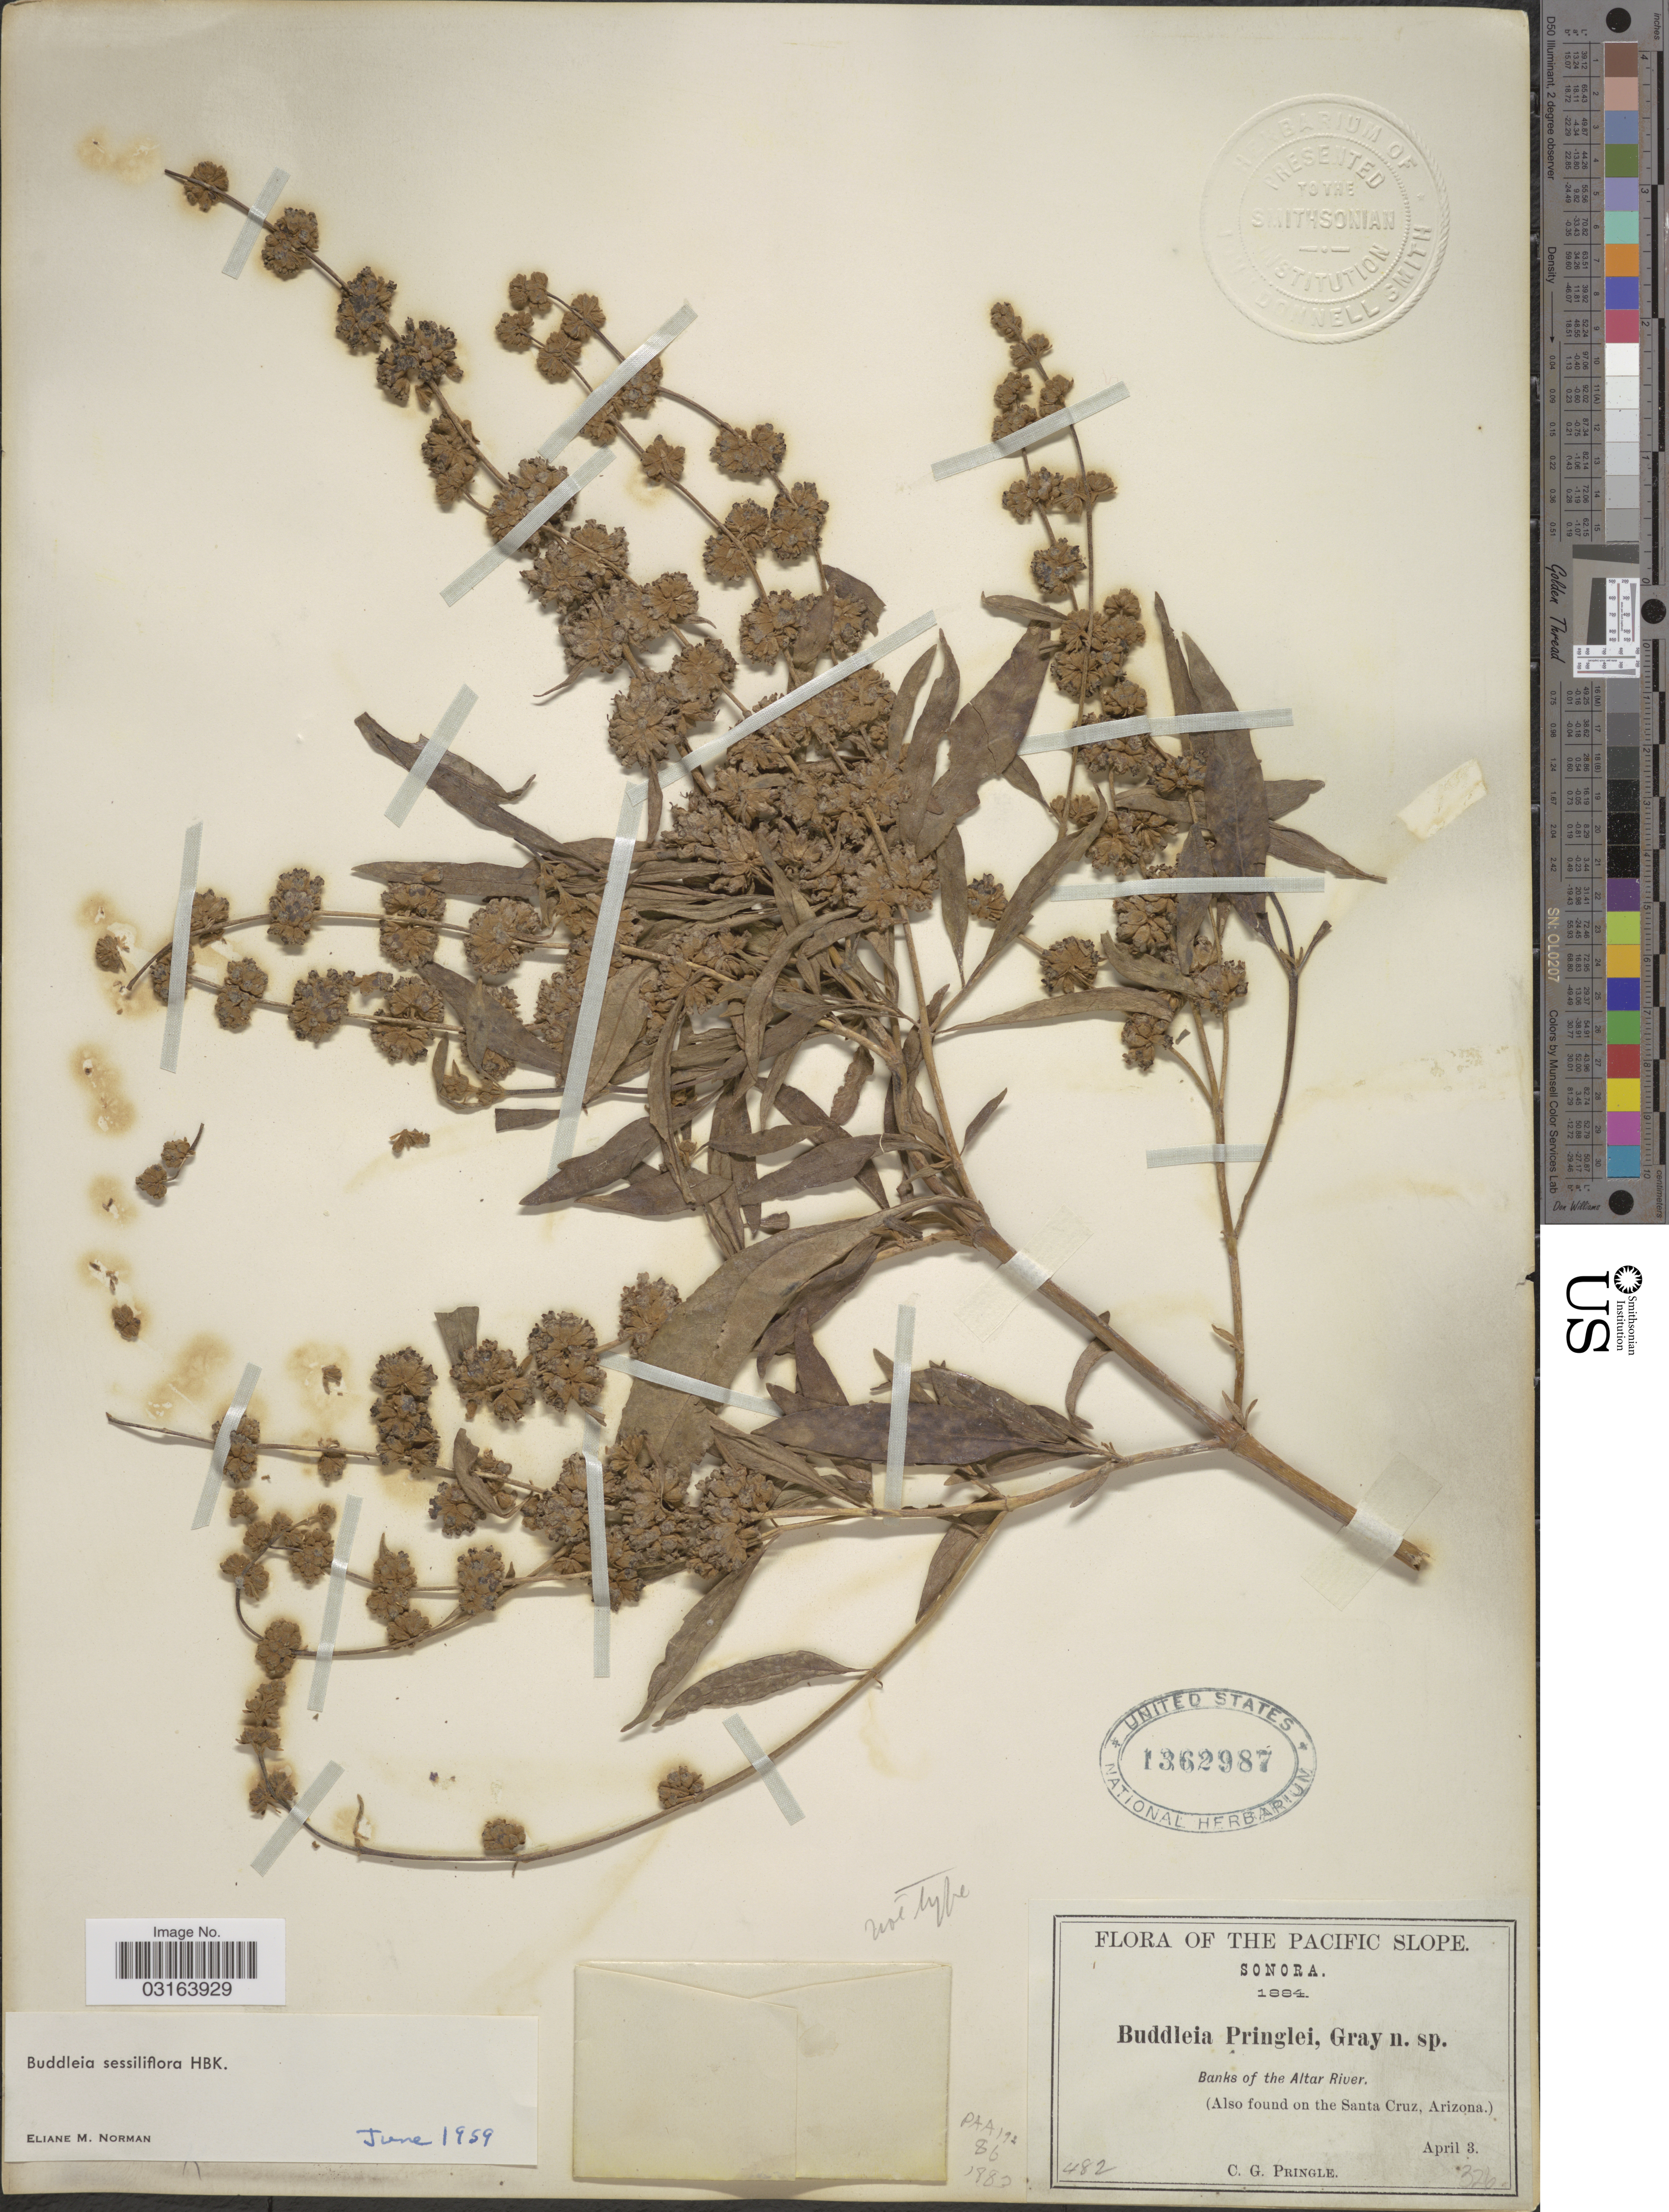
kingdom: Plantae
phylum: Tracheophyta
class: Magnoliopsida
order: Lamiales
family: Scrophulariaceae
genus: Buddleja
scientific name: Buddleja sessiliflora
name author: Kunth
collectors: C. G. Pringle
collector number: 482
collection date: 1884-04-03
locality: The Pacific Slope. Sonora. Banks of the Altar River. Santa Cruz, Arizona.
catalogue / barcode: US 1362987